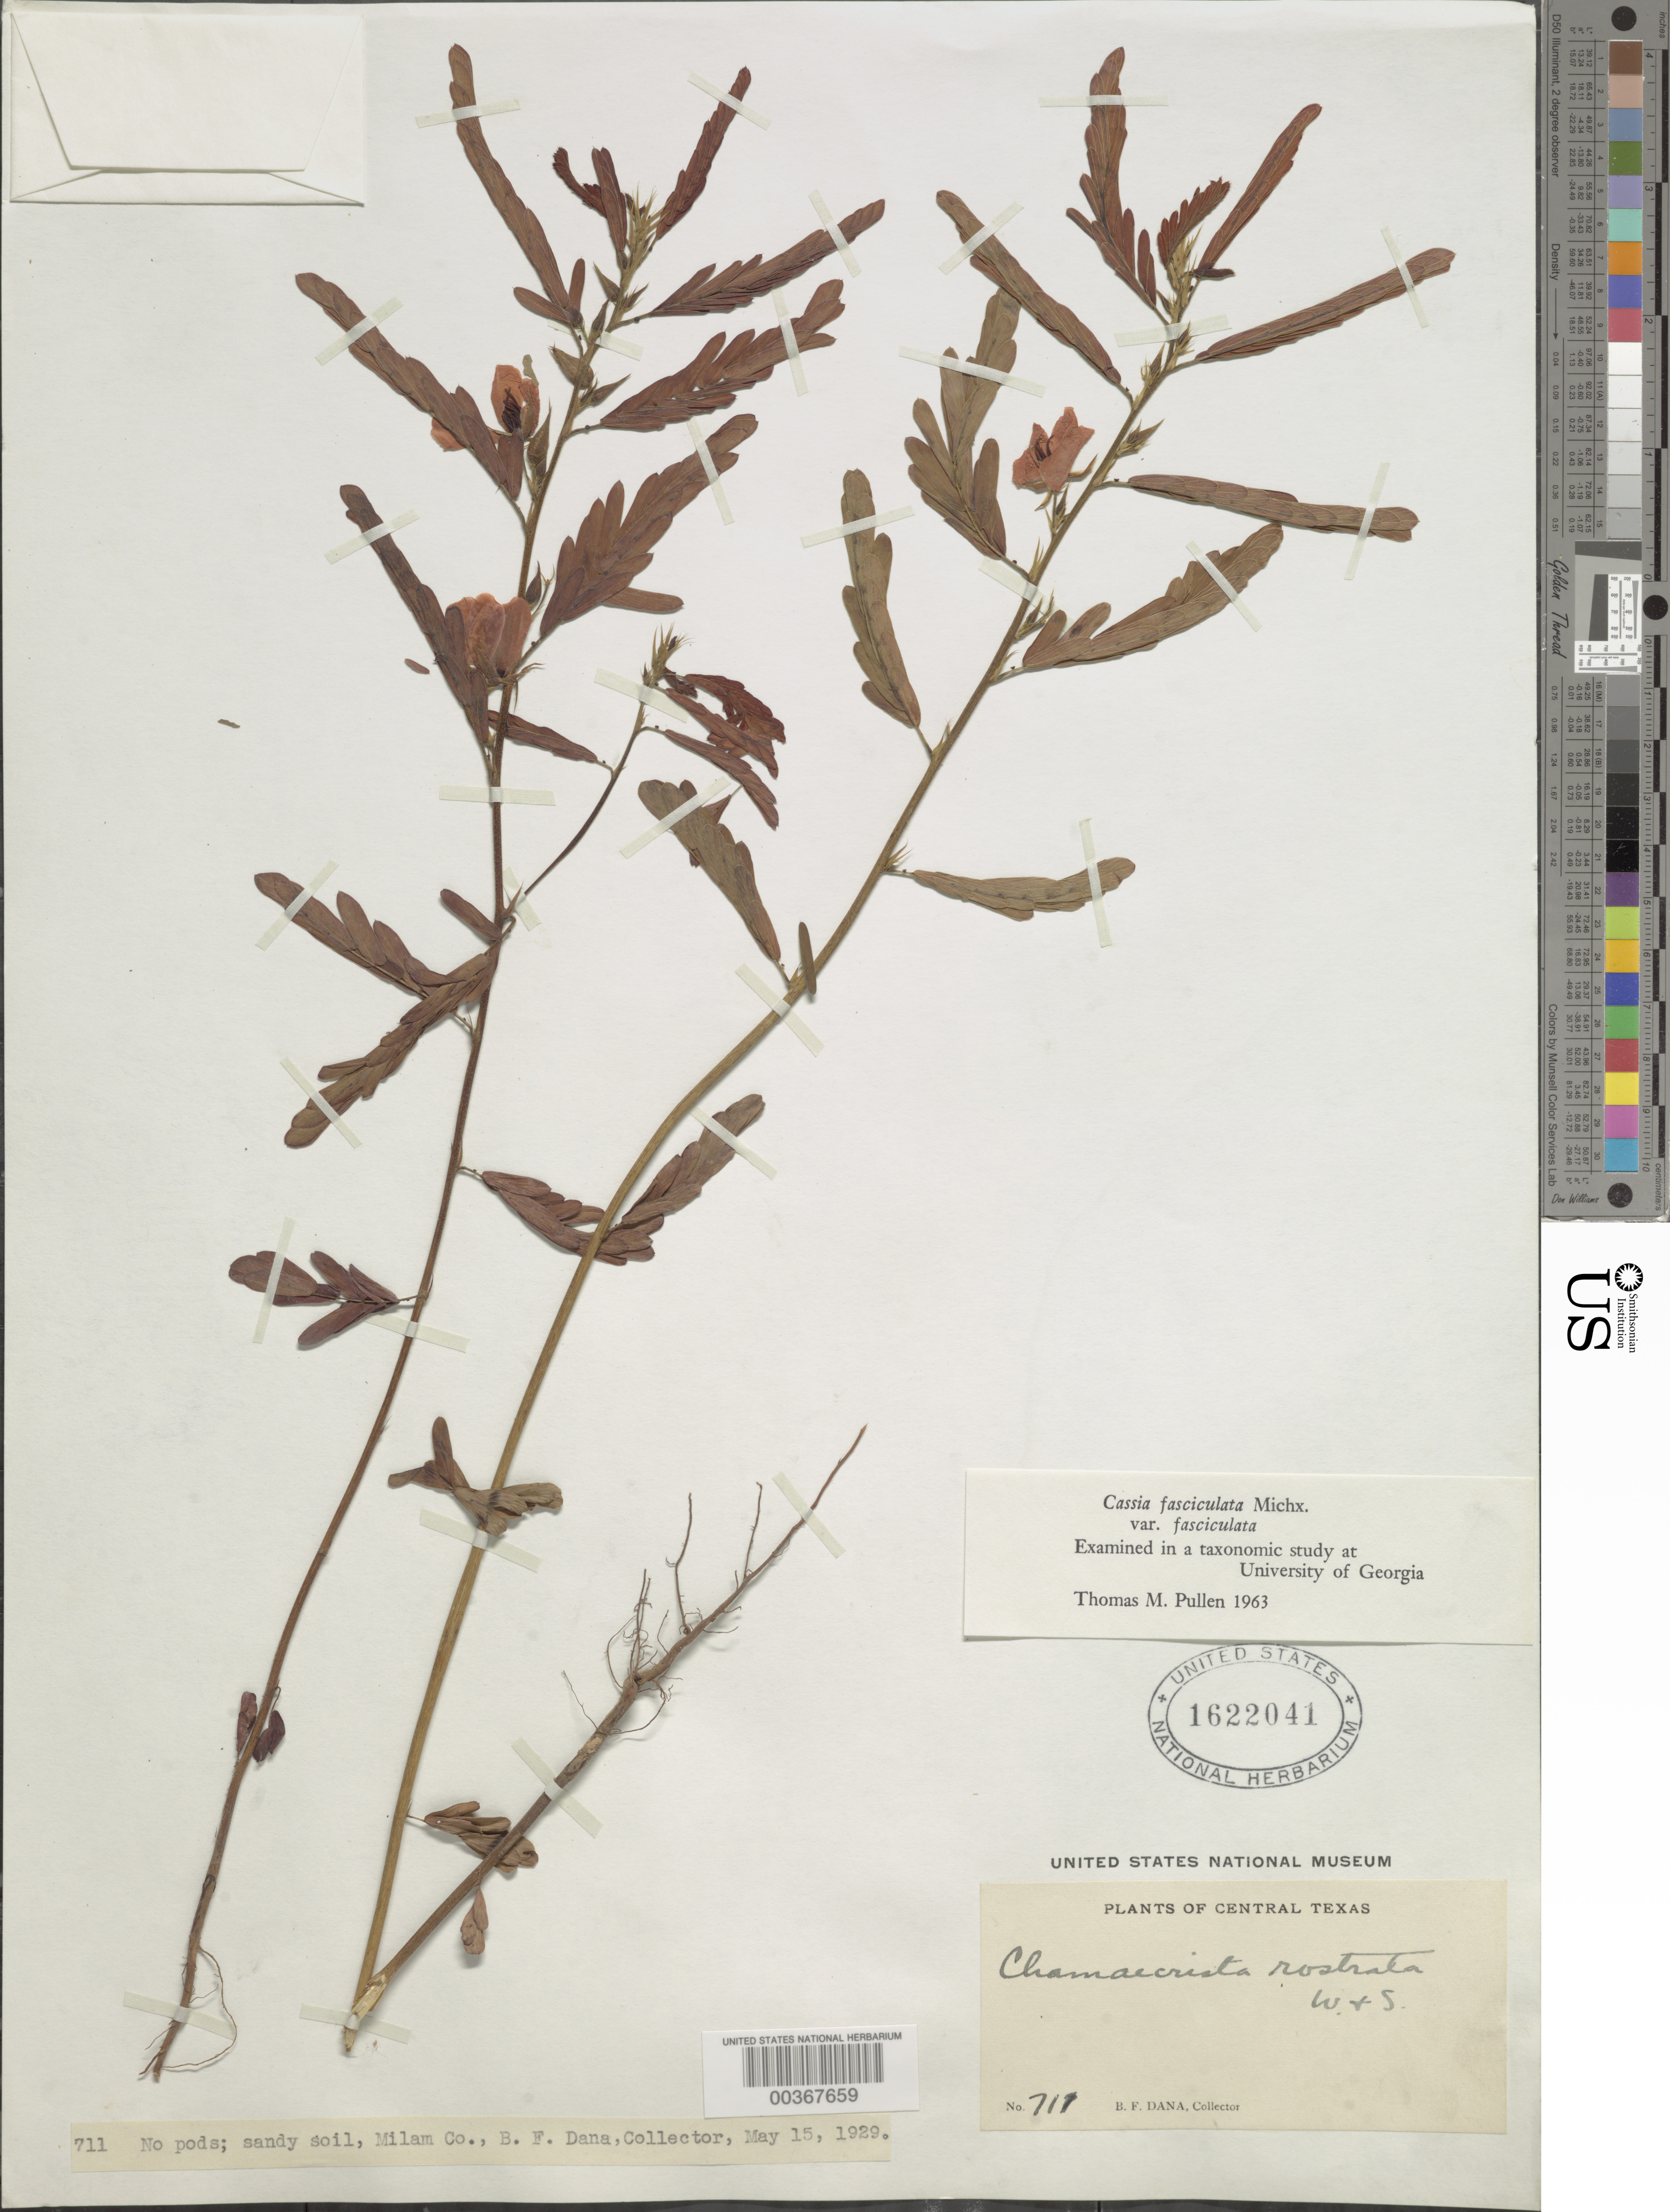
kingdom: Plantae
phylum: Tracheophyta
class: Magnoliopsida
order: Fabales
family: Fabaceae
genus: Chamaecrista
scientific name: Chamaecrista fasciculata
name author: (Michx.) Greene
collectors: B. Dana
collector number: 711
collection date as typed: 15 May 1929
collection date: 1929-05-15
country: United States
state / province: Texas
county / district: Milam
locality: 5 mi e of killeen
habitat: Sandy soil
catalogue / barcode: US 1622041